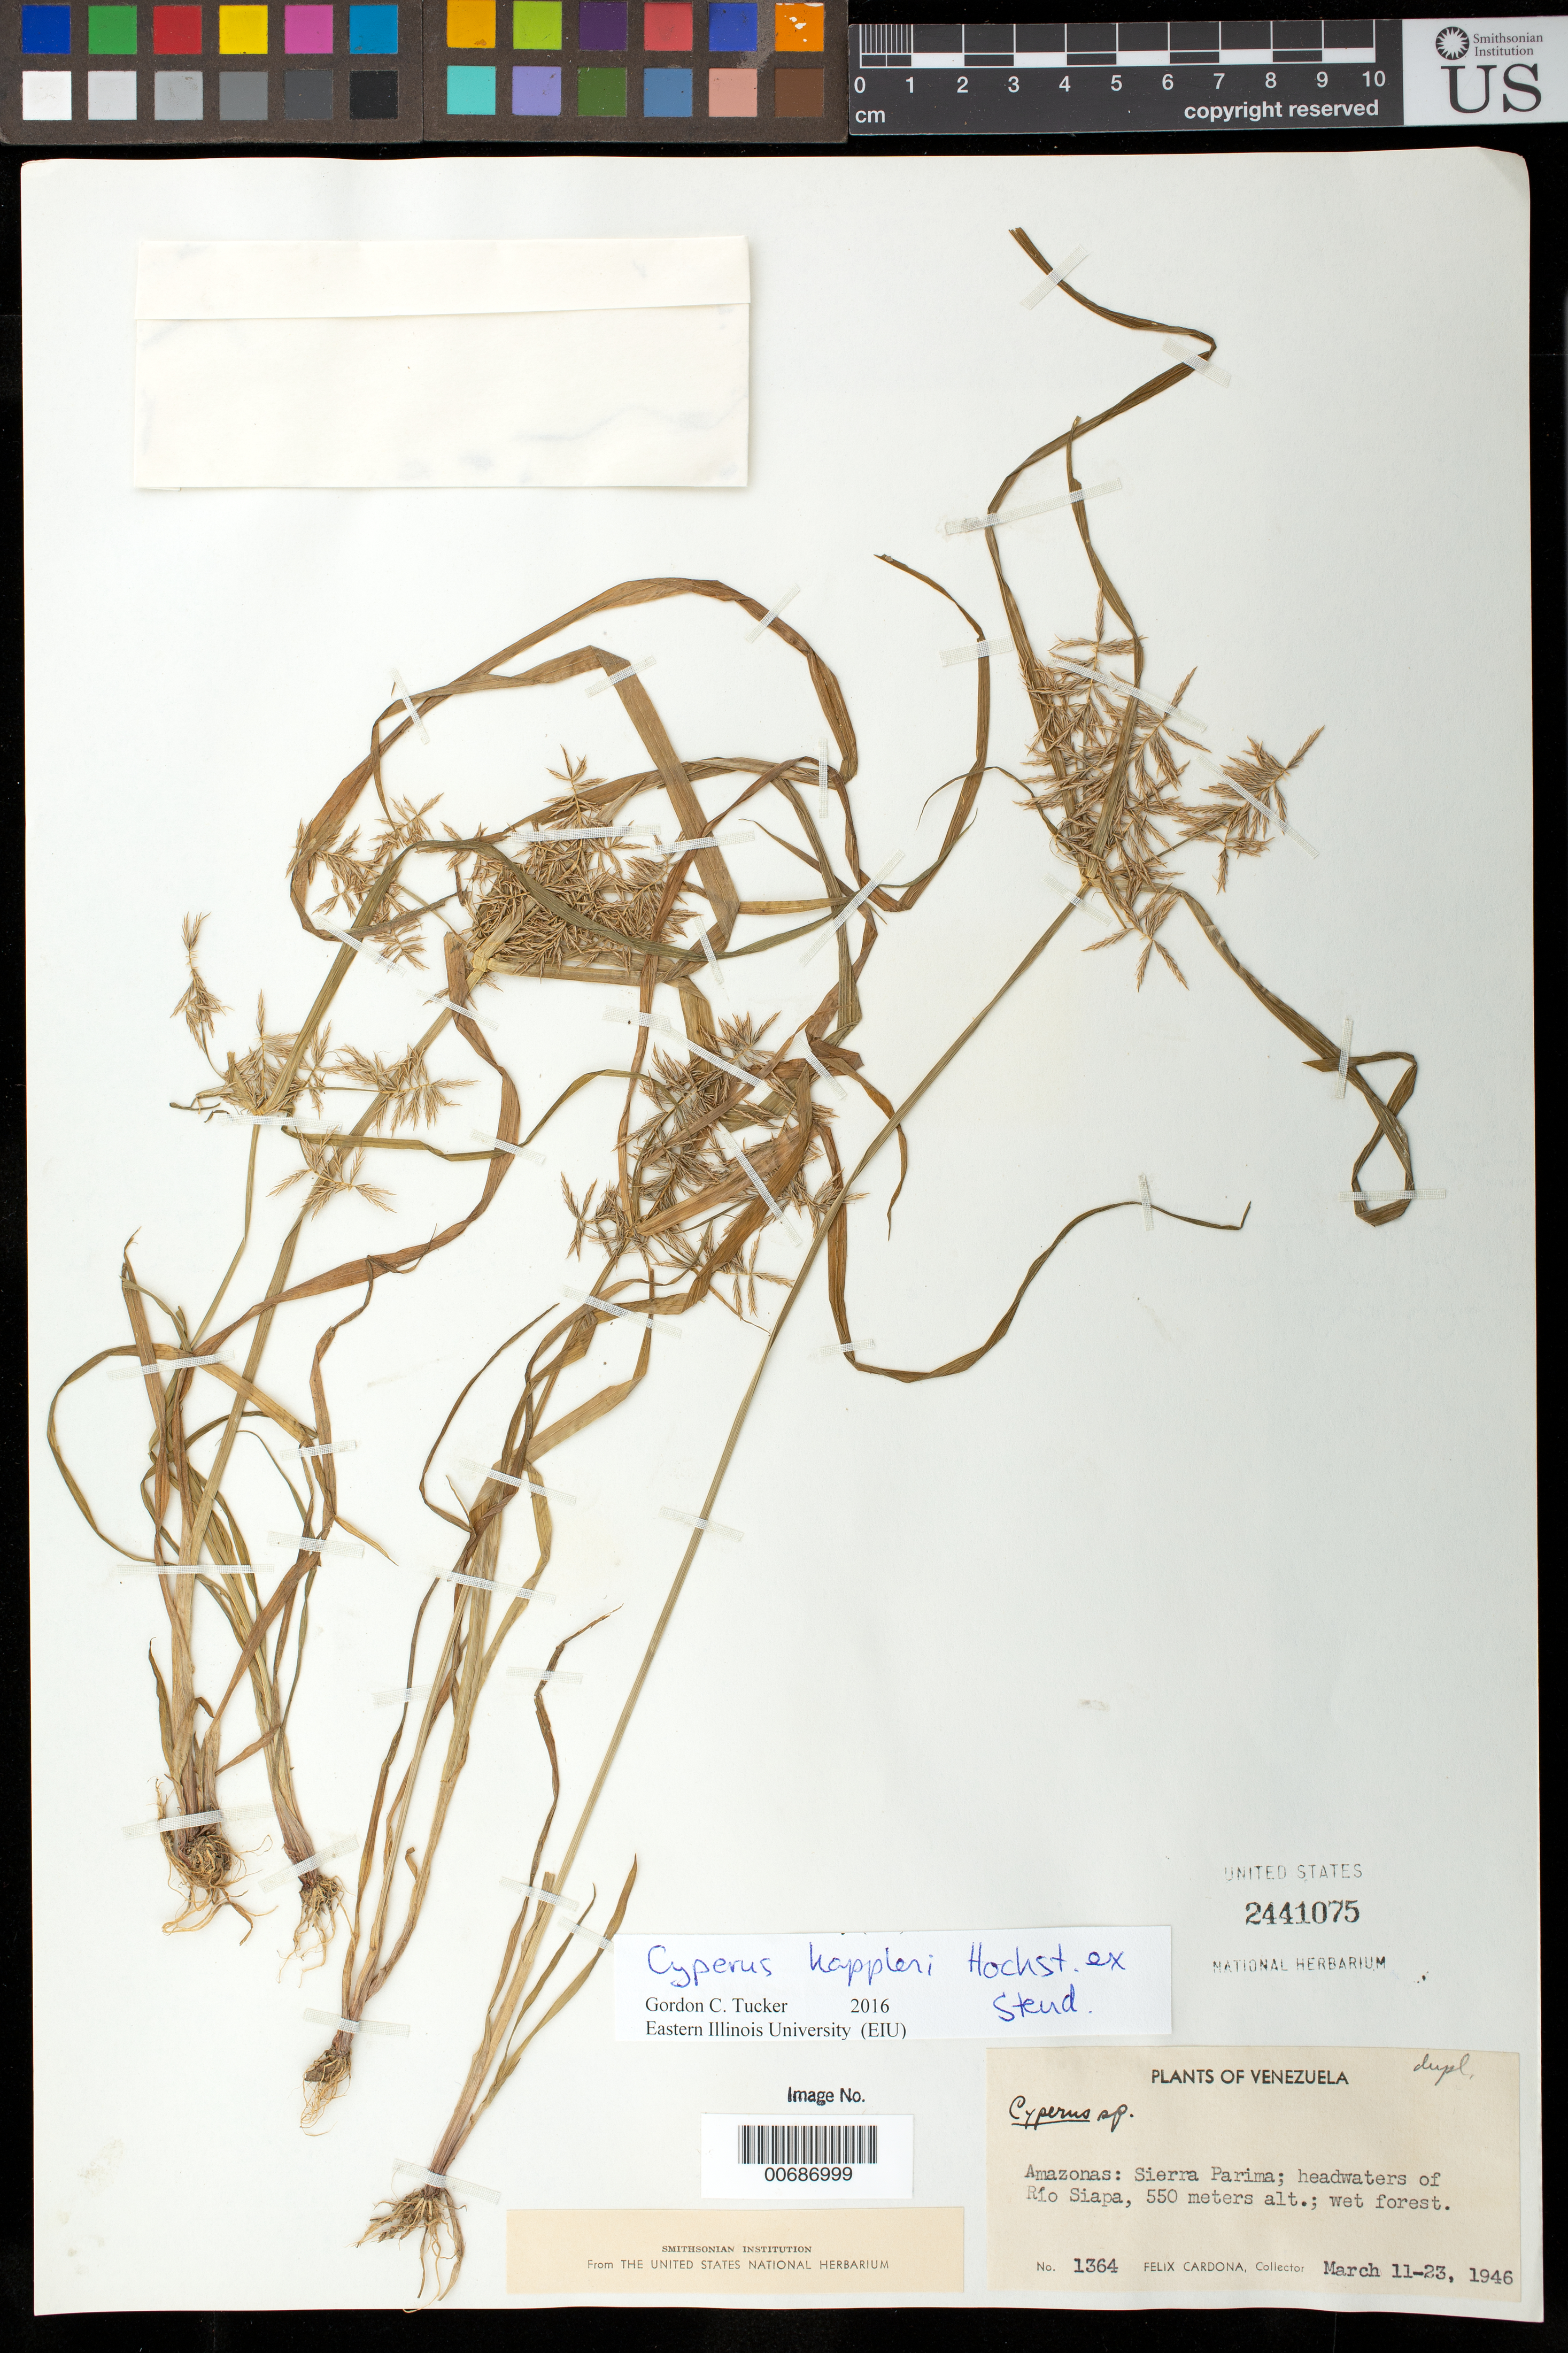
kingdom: Plantae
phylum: Tracheophyta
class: Liliopsida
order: Poales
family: Cyperaceae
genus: Cyperus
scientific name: Cyperus kappleri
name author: Hochst. ex Steud.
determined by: Tucker, G. C.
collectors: F. Cardona Puig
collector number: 1364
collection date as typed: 11-Mar-46 to 23-Mar-46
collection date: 1946-03-11/1946-03-23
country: Venezuela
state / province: Amazonas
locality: Sierra Parima, headwaters of Río Siapa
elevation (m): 550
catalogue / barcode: US 2441075